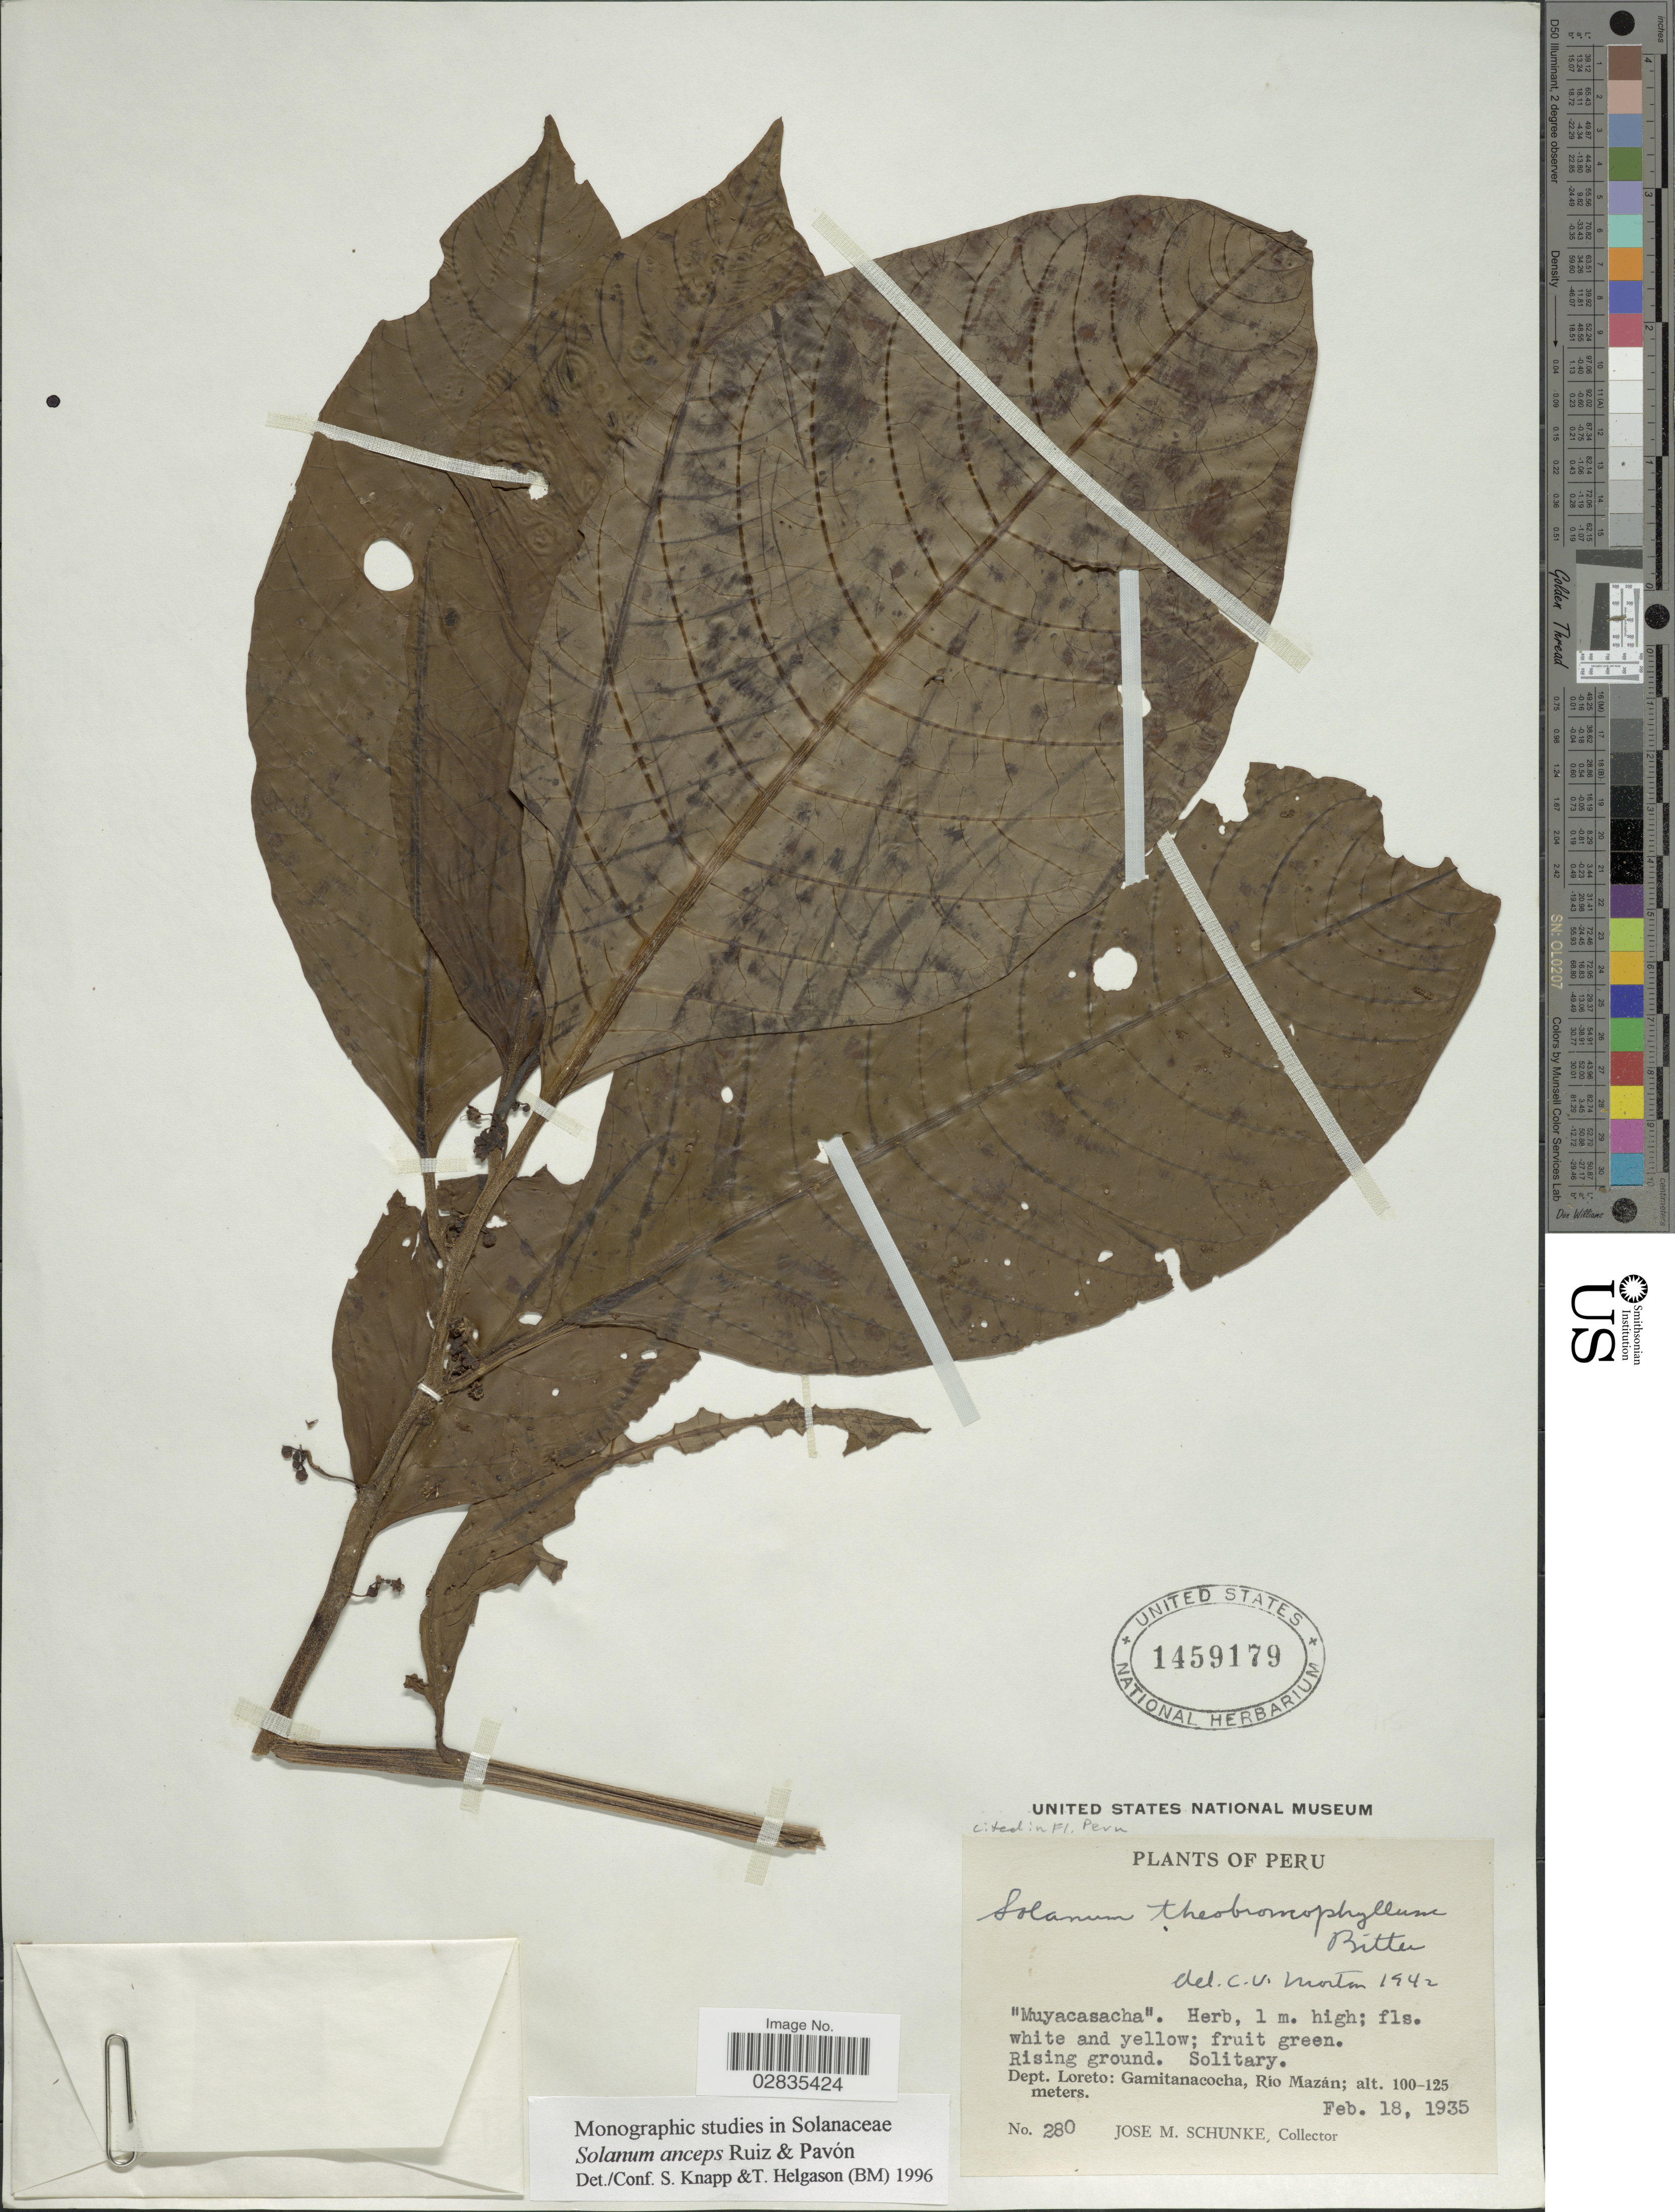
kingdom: Plantae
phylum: Tracheophyta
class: Magnoliopsida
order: Solanales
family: Solanaceae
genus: Solanum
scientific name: Solanum anceps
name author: Ruiz & Pav.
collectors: J. M. Schunke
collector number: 280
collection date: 1935-02-18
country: Peru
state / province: Loreto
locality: Dept. Loreto: Gamitanacocha, Río Mazán.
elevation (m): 100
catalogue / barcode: US 1459179